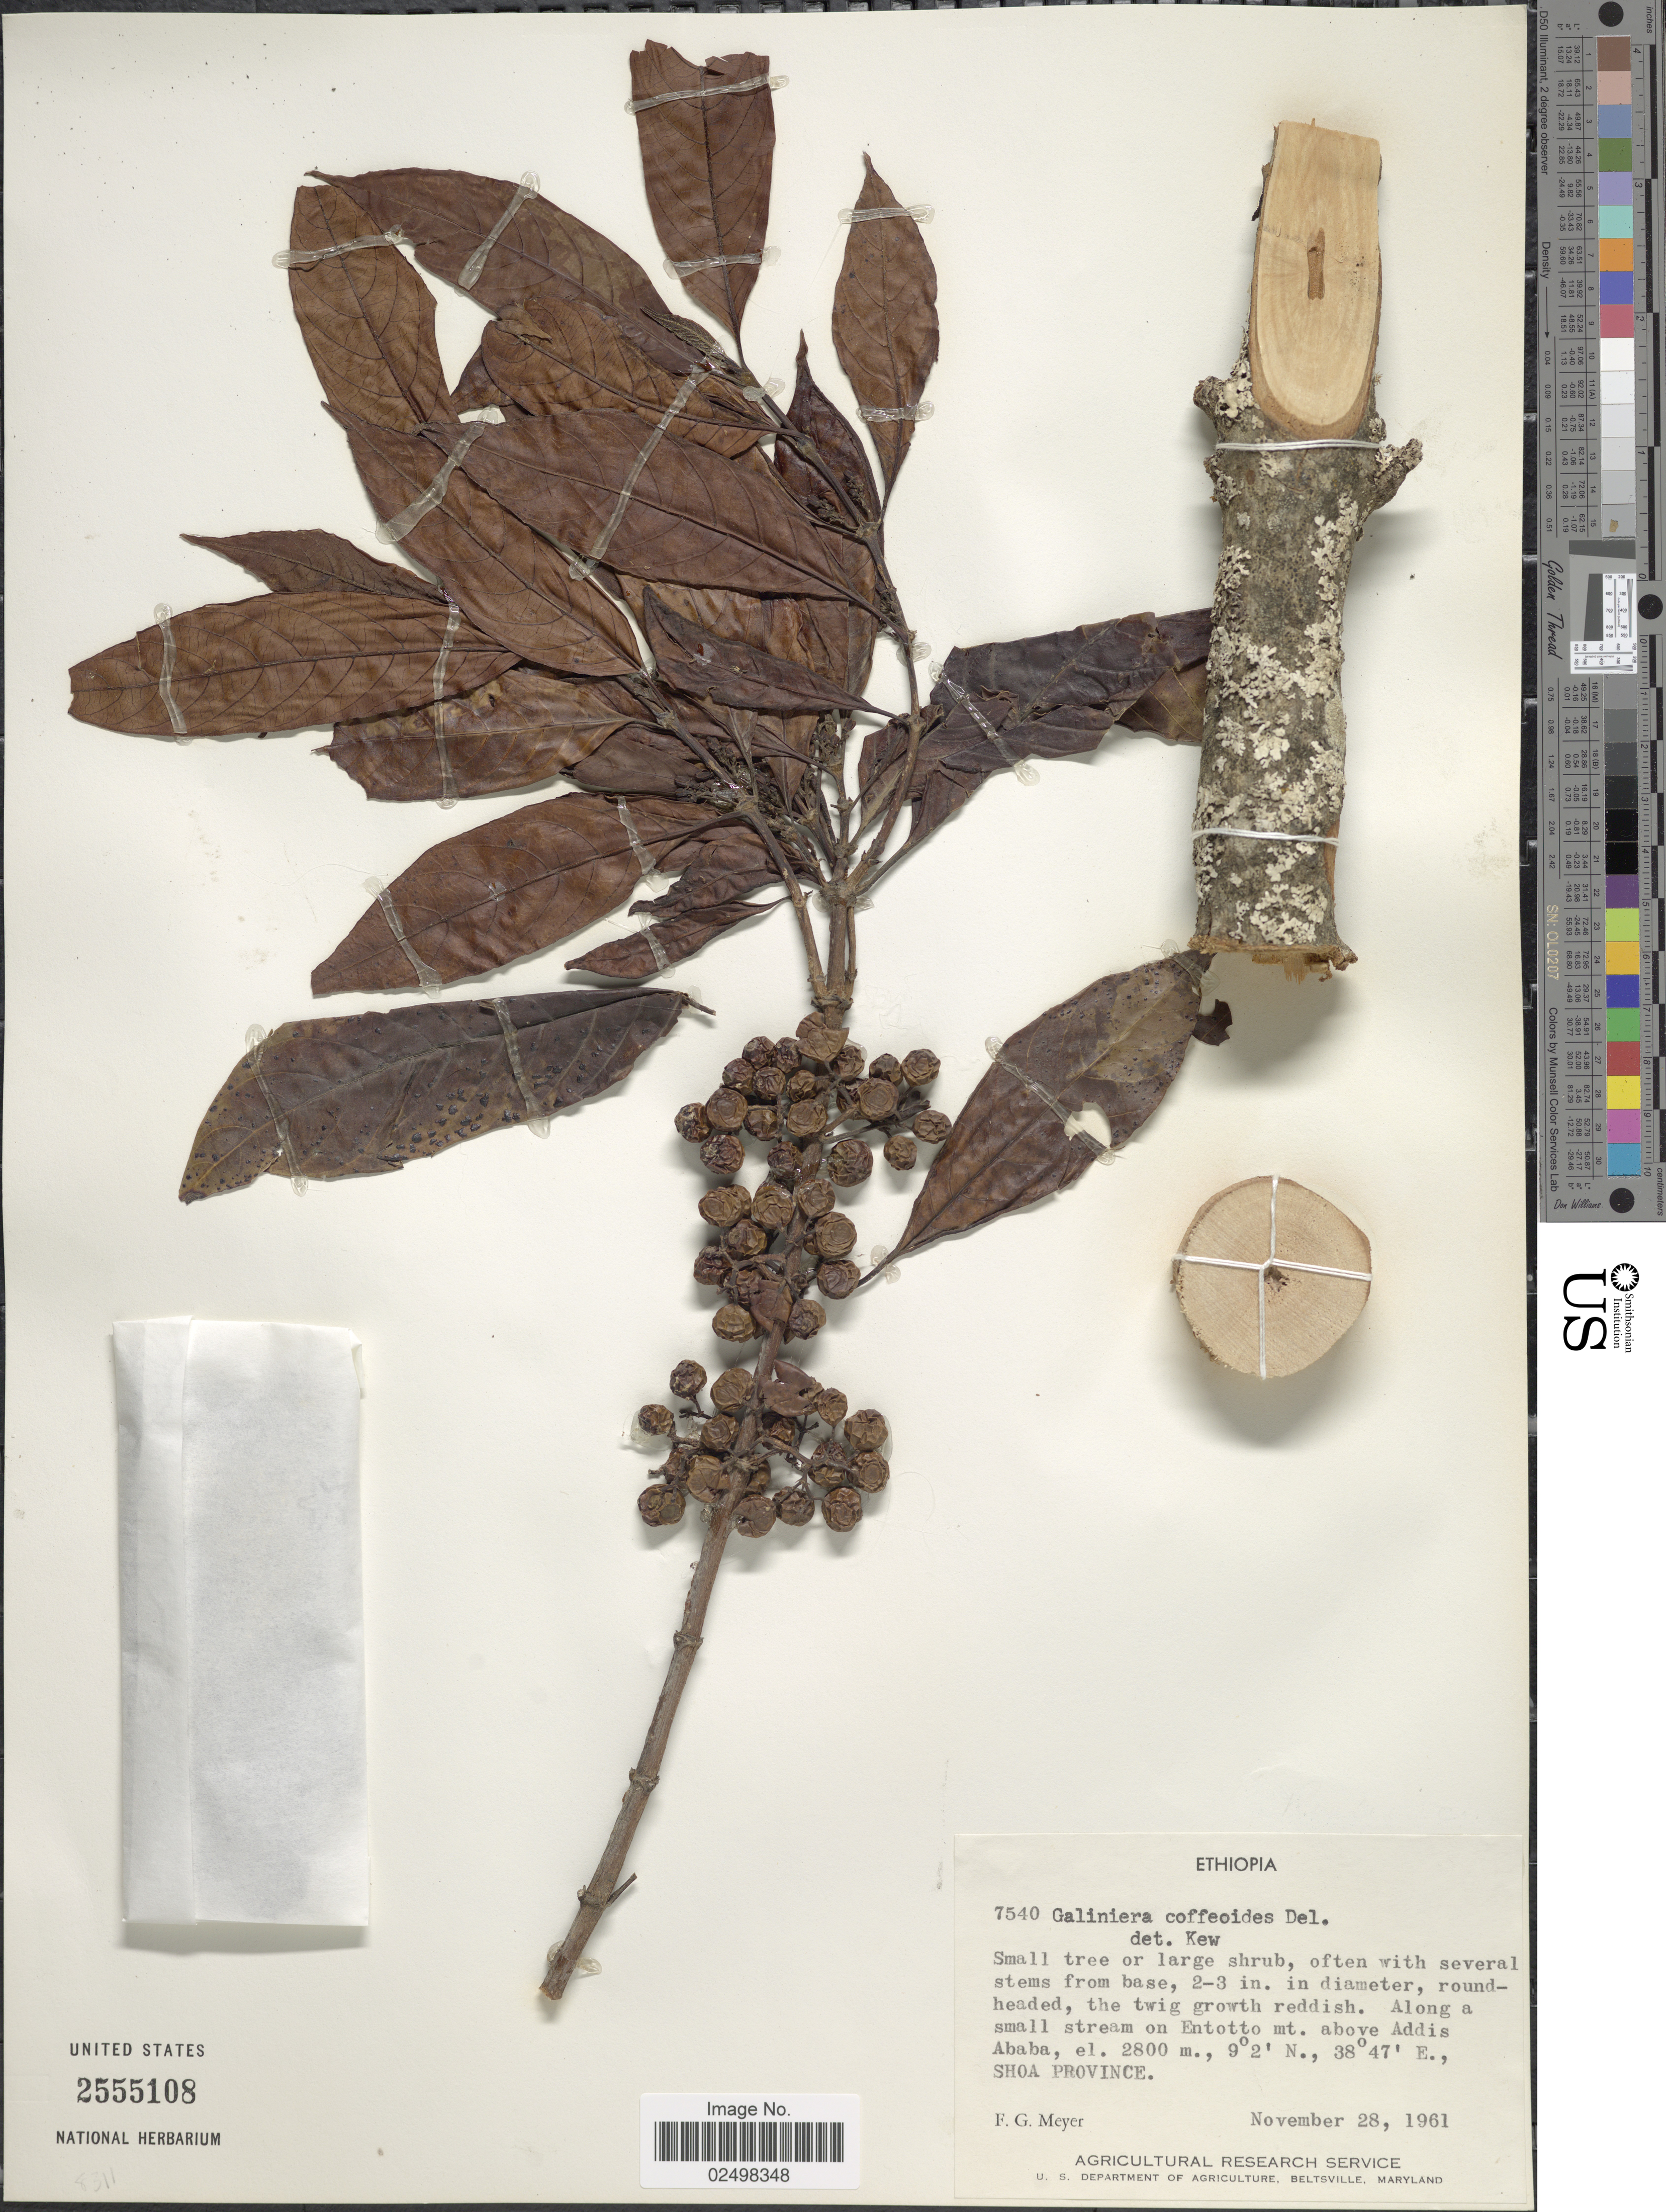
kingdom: Plantae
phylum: Tracheophyta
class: Magnoliopsida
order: Gentianales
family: Rubiaceae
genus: Galiniera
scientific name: Galiniera coffeoides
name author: Delile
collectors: F. G. Meyer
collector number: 7540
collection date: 1961-11-28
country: Ethiopia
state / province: Addis Ababa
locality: Along a small stream on Entotto Mt. above Addis Ababa, Shoa Province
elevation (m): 2800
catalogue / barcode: US 2555108